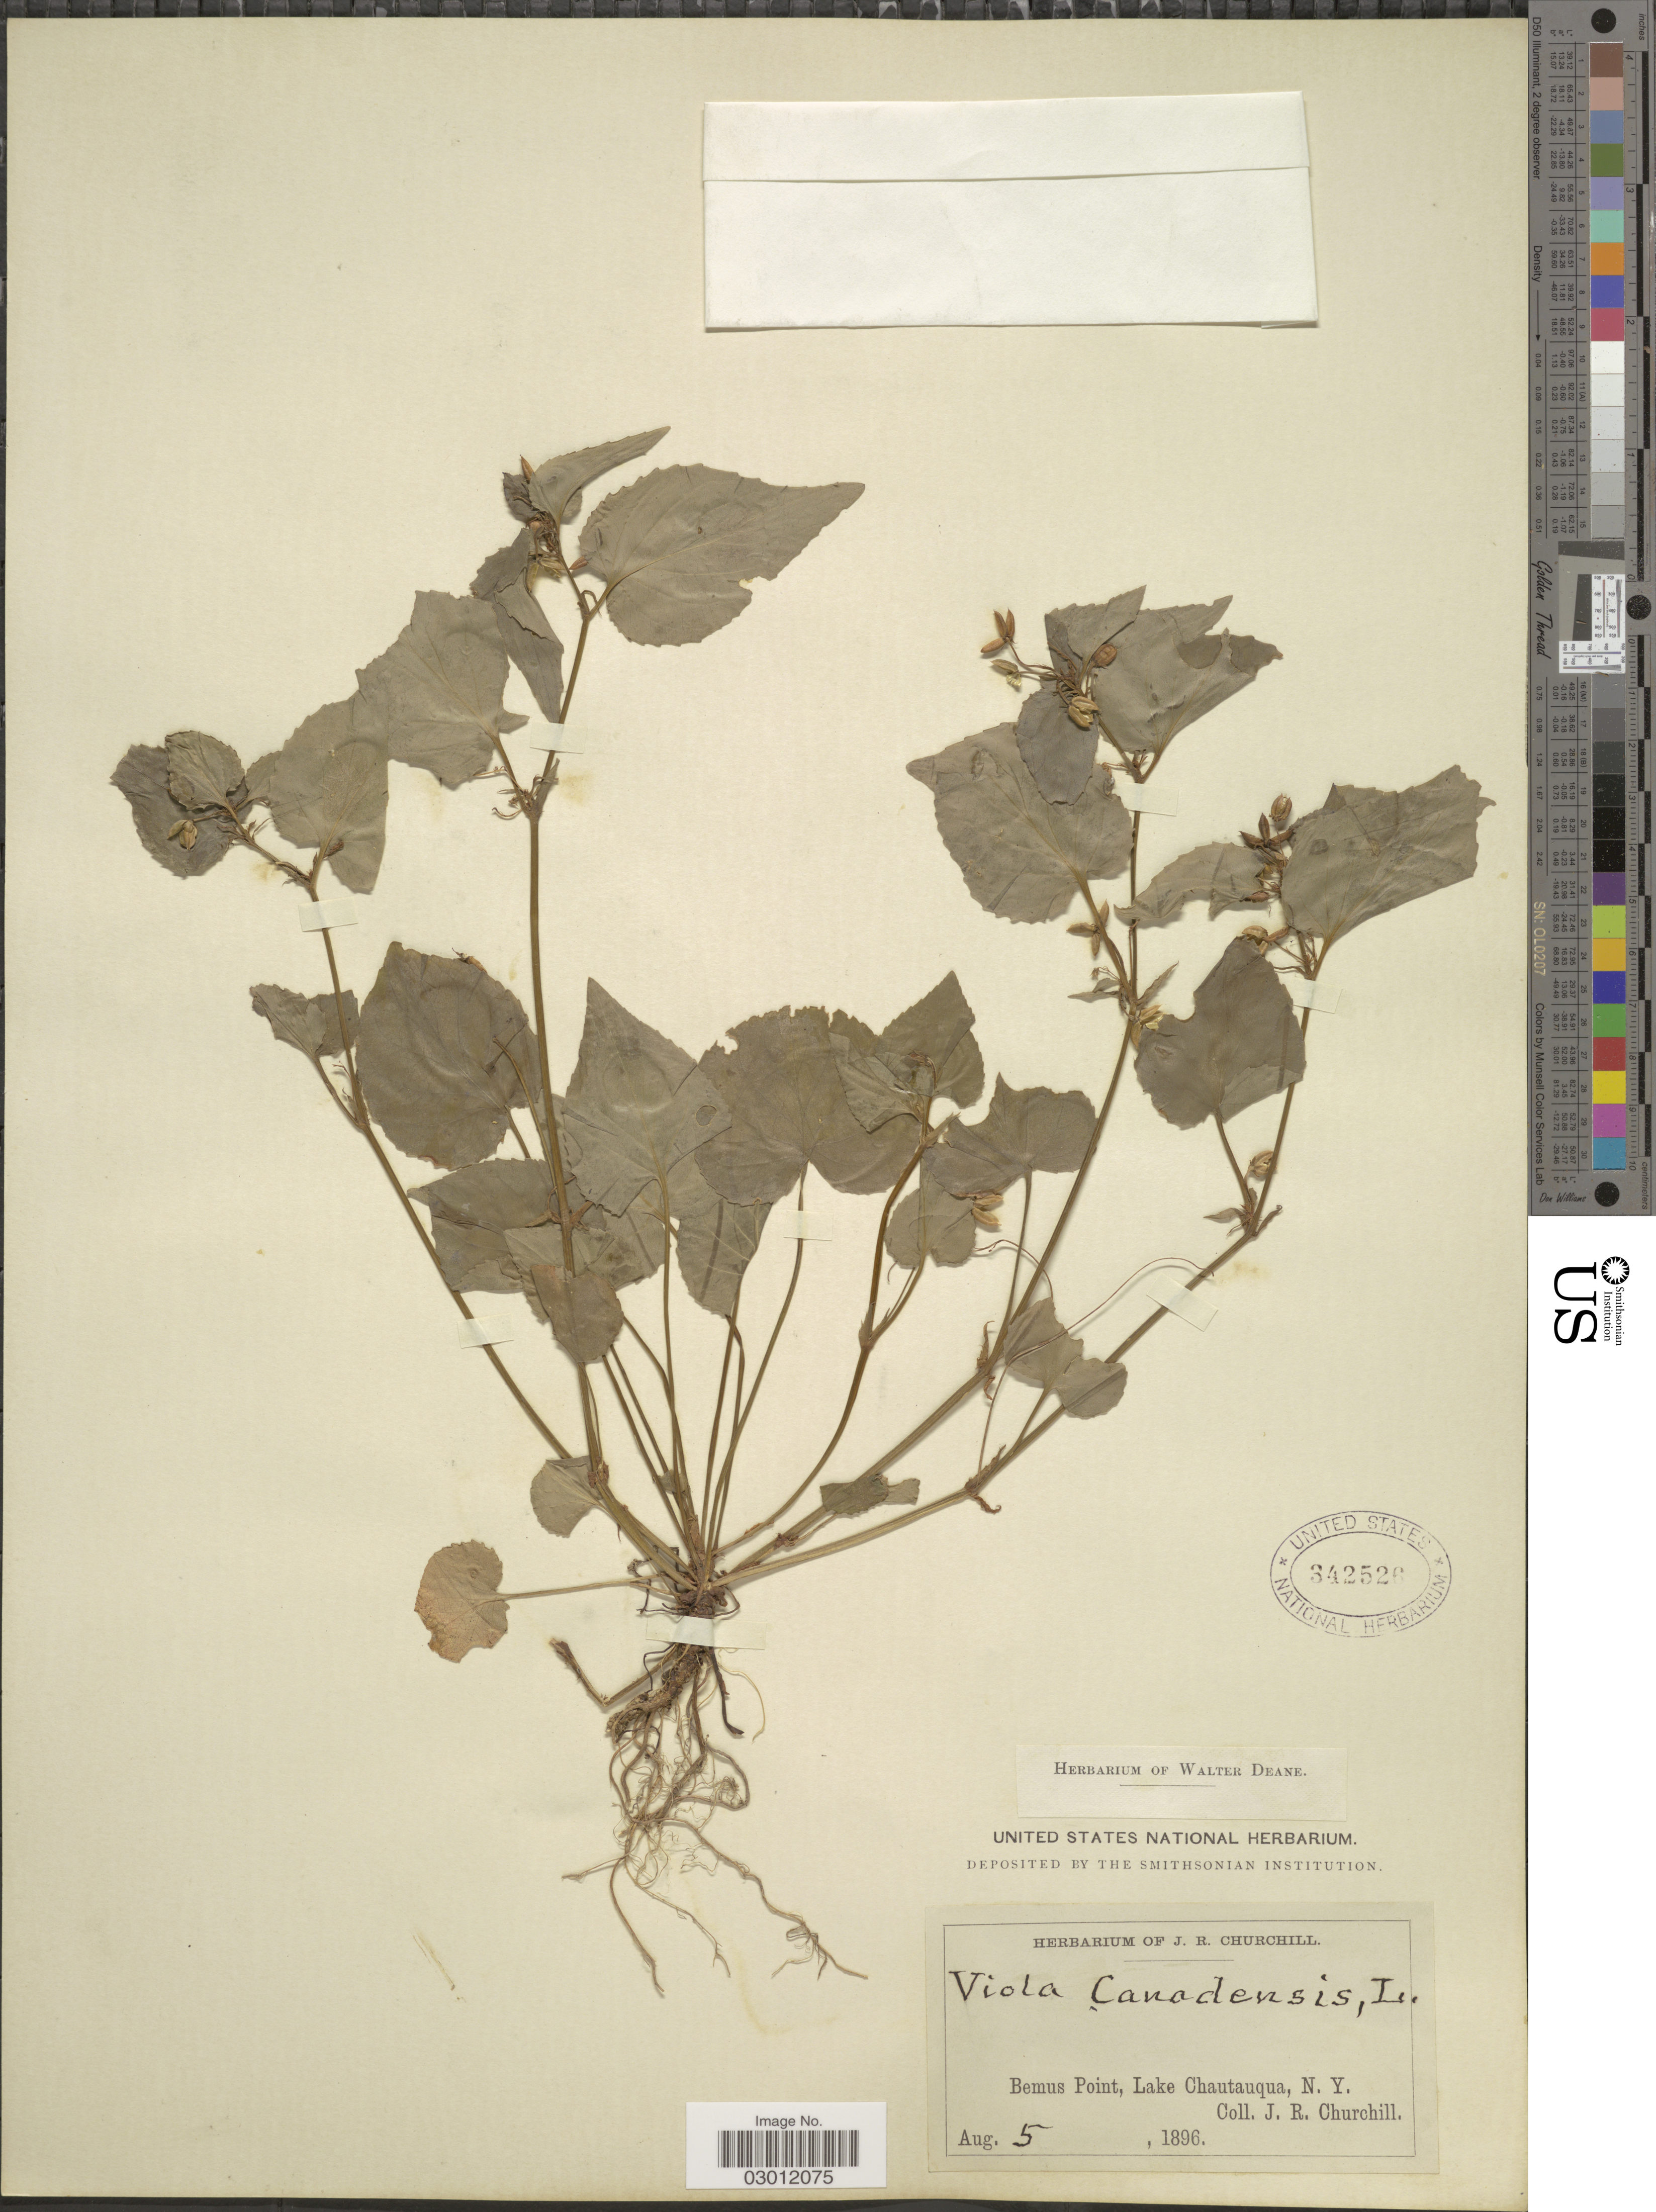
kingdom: Plantae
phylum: Tracheophyta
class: Magnoliopsida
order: Malpighiales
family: Violaceae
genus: Viola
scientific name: Viola canadensis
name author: L.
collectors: J. Churchill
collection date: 1896-08-05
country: United States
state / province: New York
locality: Bemus Point, Lake Chautauqua, N.Y.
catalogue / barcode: US 342526